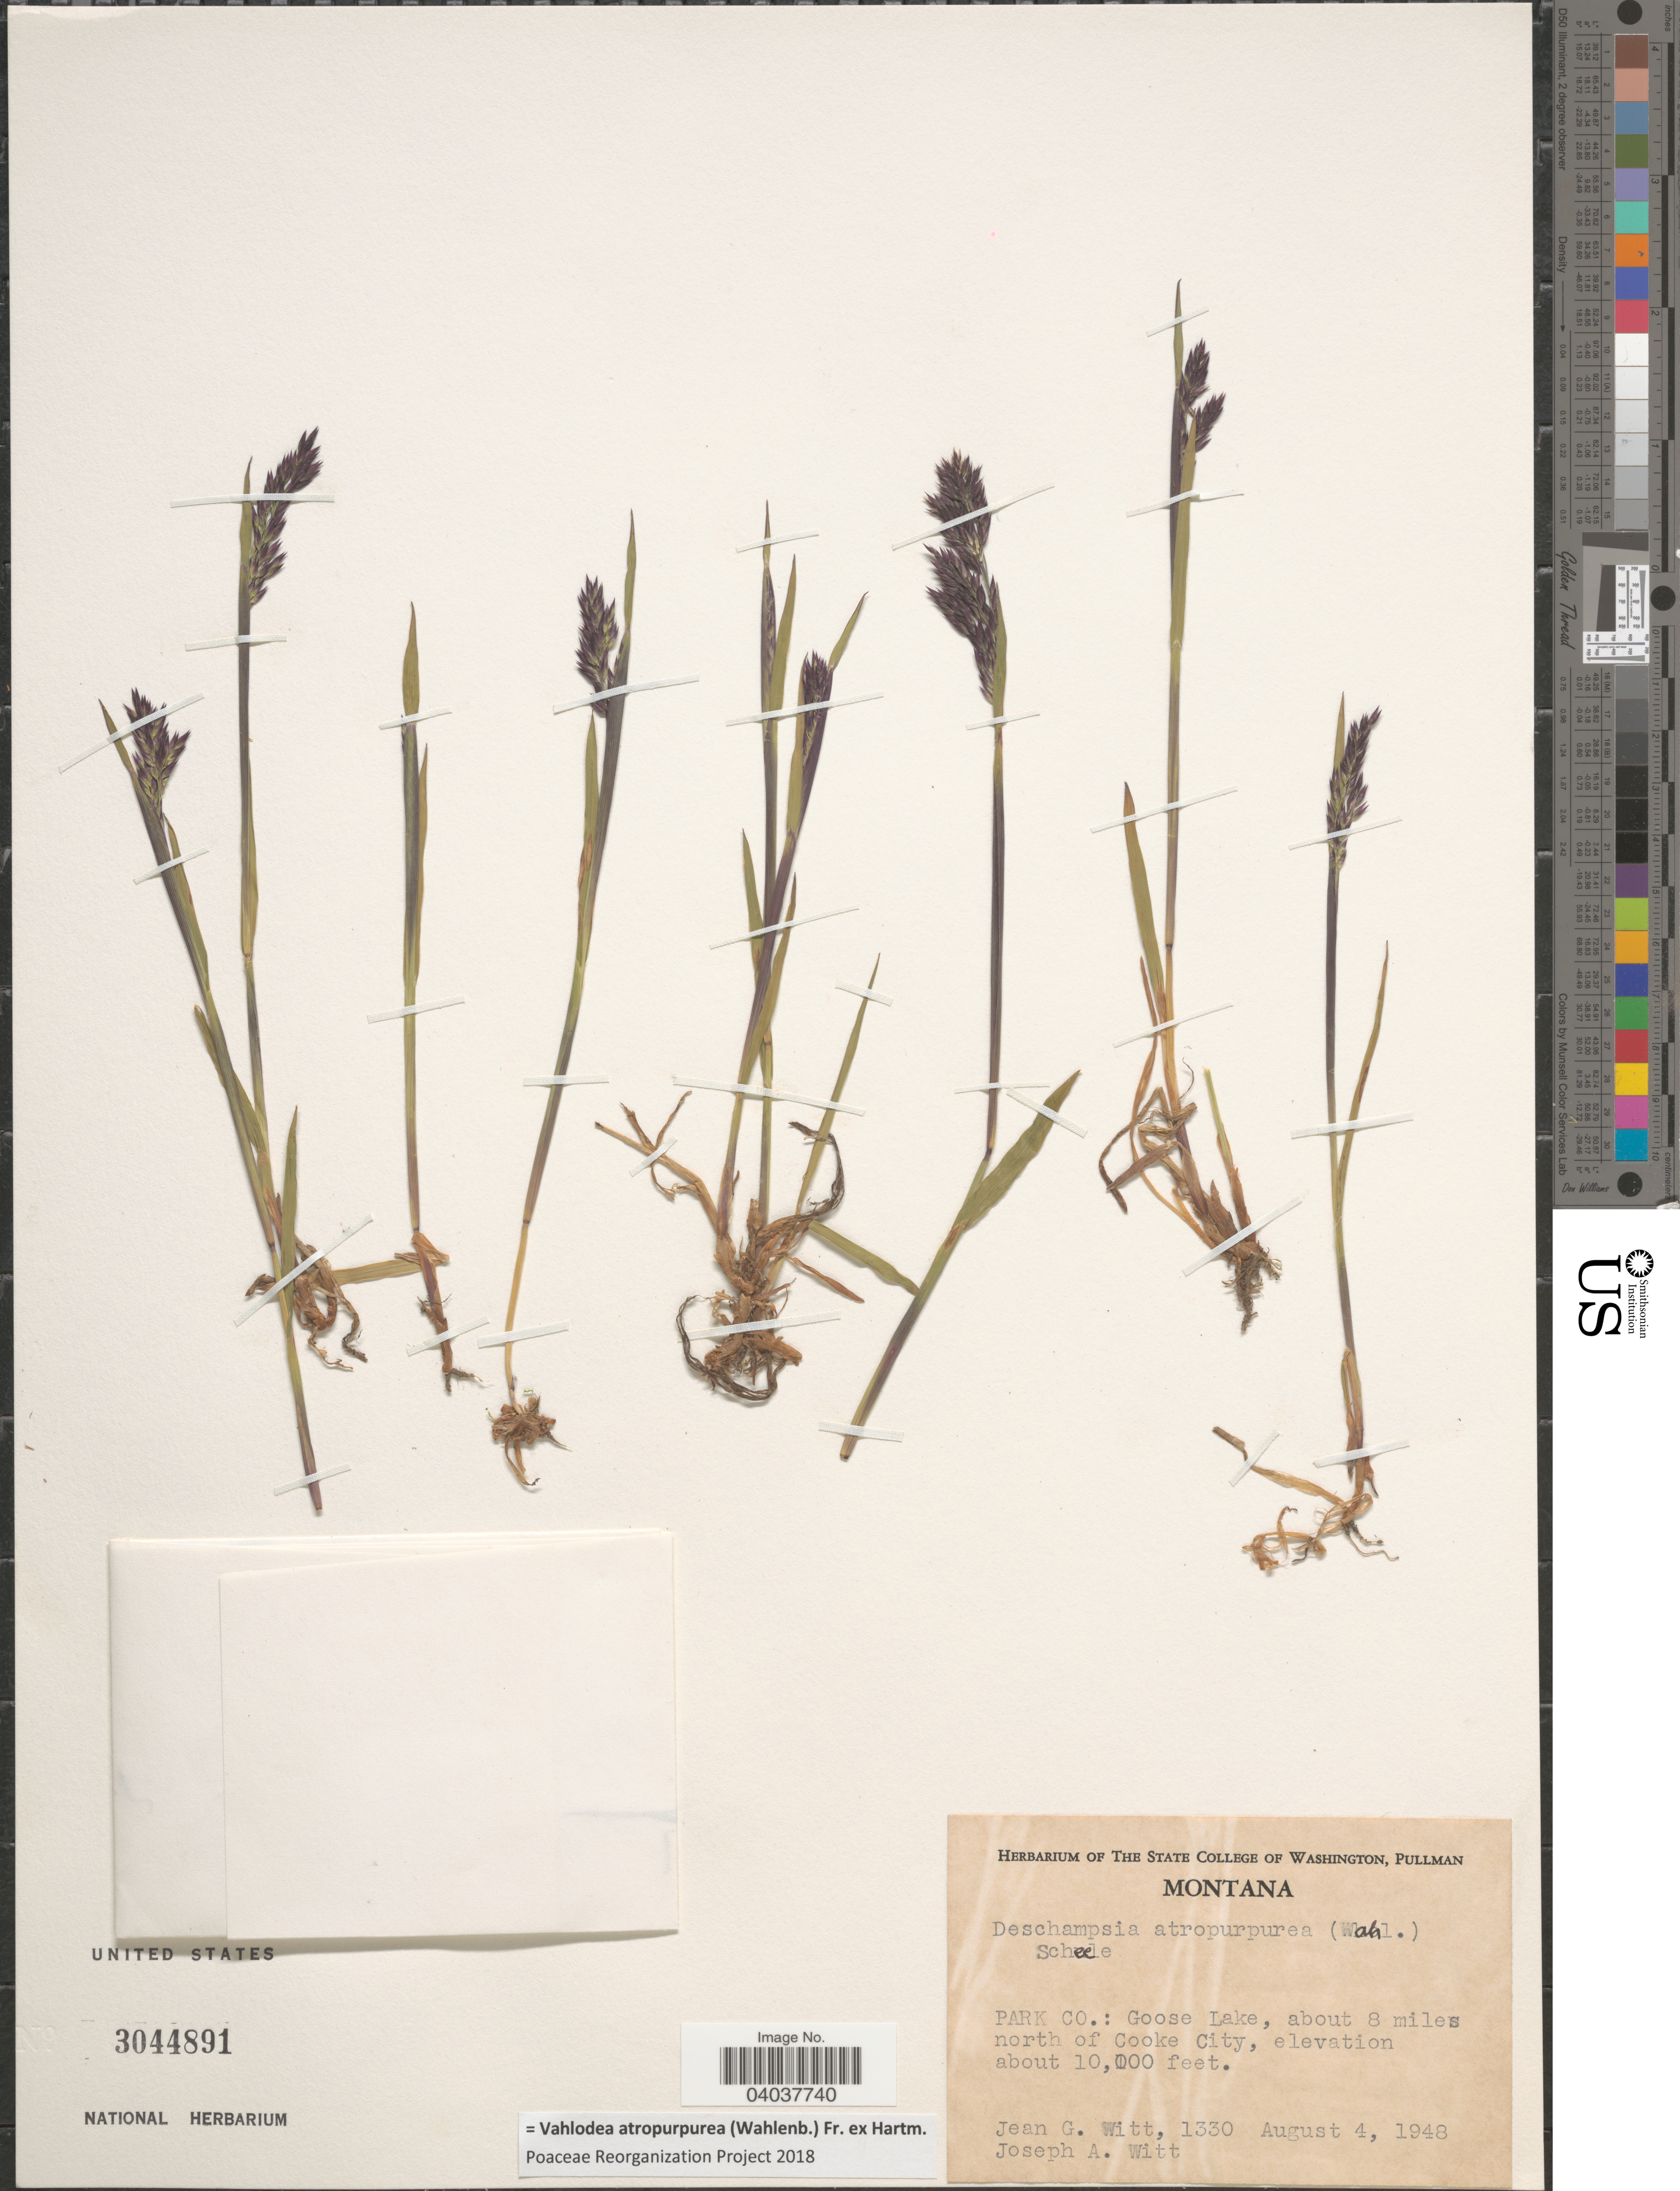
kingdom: Plantae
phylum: Tracheophyta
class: Liliopsida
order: Poales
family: Poaceae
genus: Vahlodea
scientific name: Vahlodea atropurpurea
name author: (Wahlenb.) Fr. ex Hartm.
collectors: J. Witt & J. Witt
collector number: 1330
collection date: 1948-08-04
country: United States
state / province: Montana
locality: Park Co.: Goose Lake, about 8 miles north of Cooke City.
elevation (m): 3048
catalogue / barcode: US 3044891